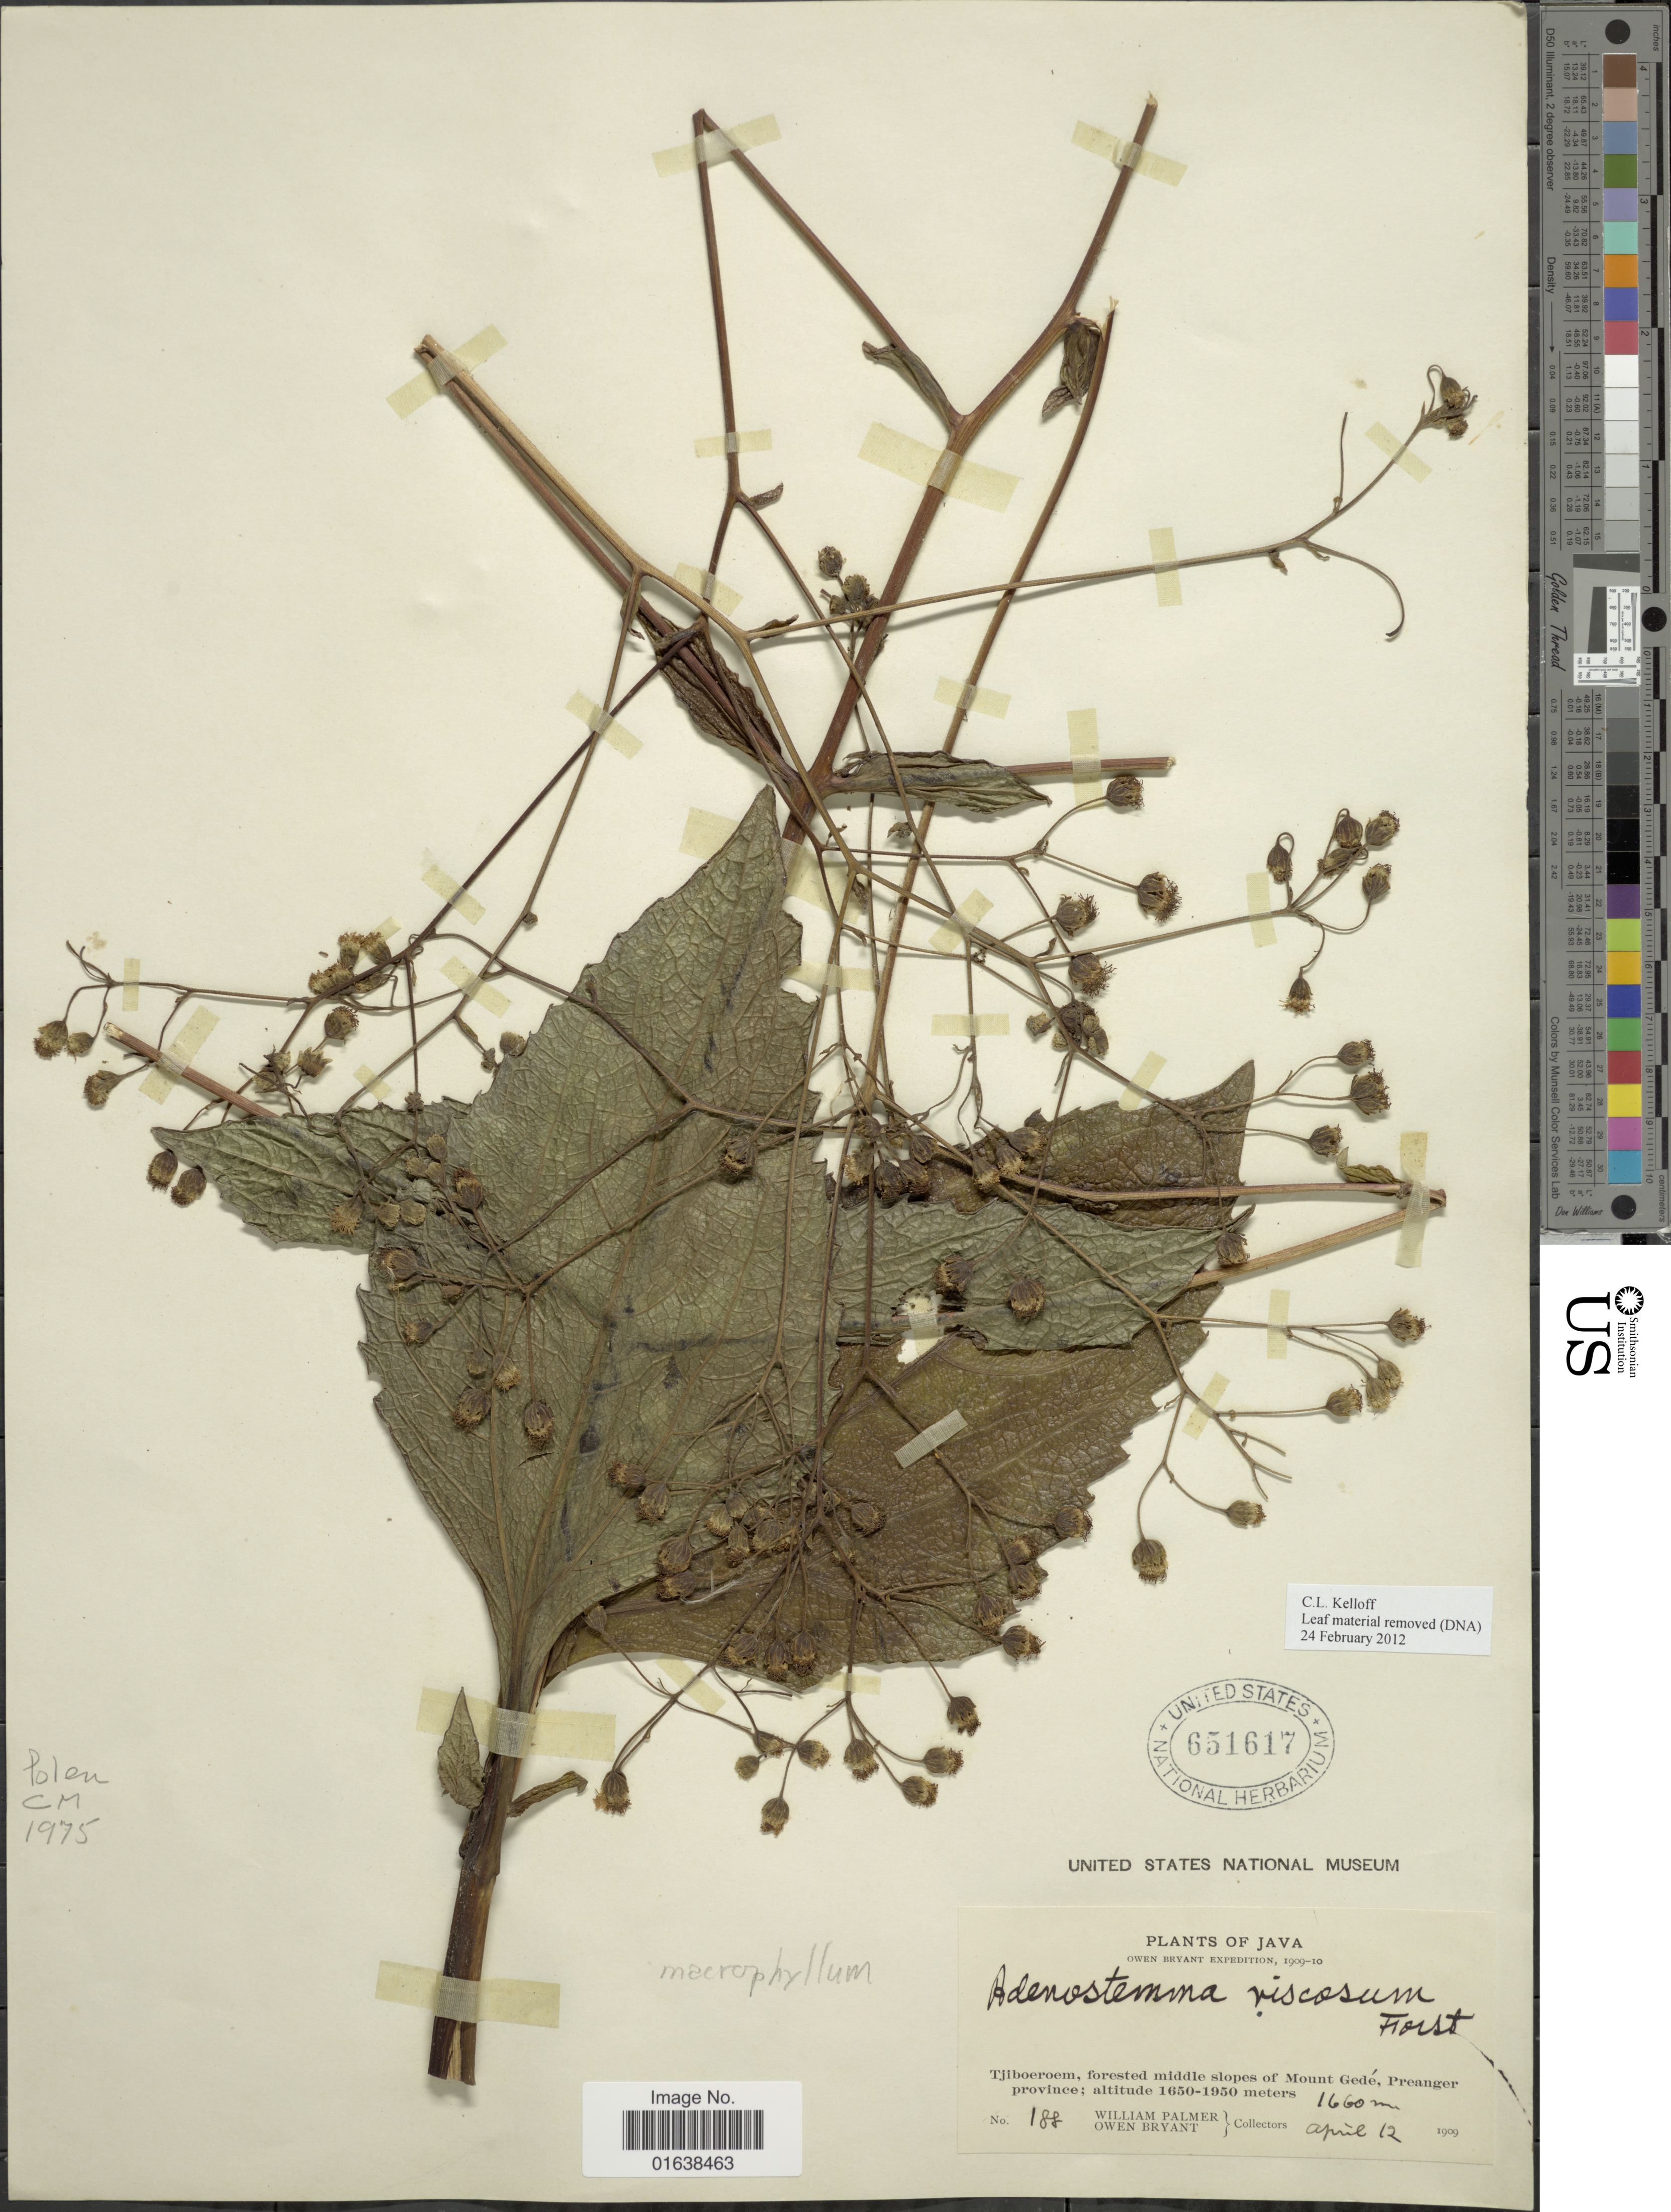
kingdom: Plantae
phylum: Tracheophyta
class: Magnoliopsida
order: Asterales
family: Asteraceae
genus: Adenostemma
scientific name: Adenostemma lanceolatum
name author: Miq.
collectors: W. Palmer & O. Bryant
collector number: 188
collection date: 1909-04-12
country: Indonesia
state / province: Java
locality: Java. Tjiboeroem, forested middle slopes of Mount Gede, Preanger province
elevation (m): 1660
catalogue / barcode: US 651617